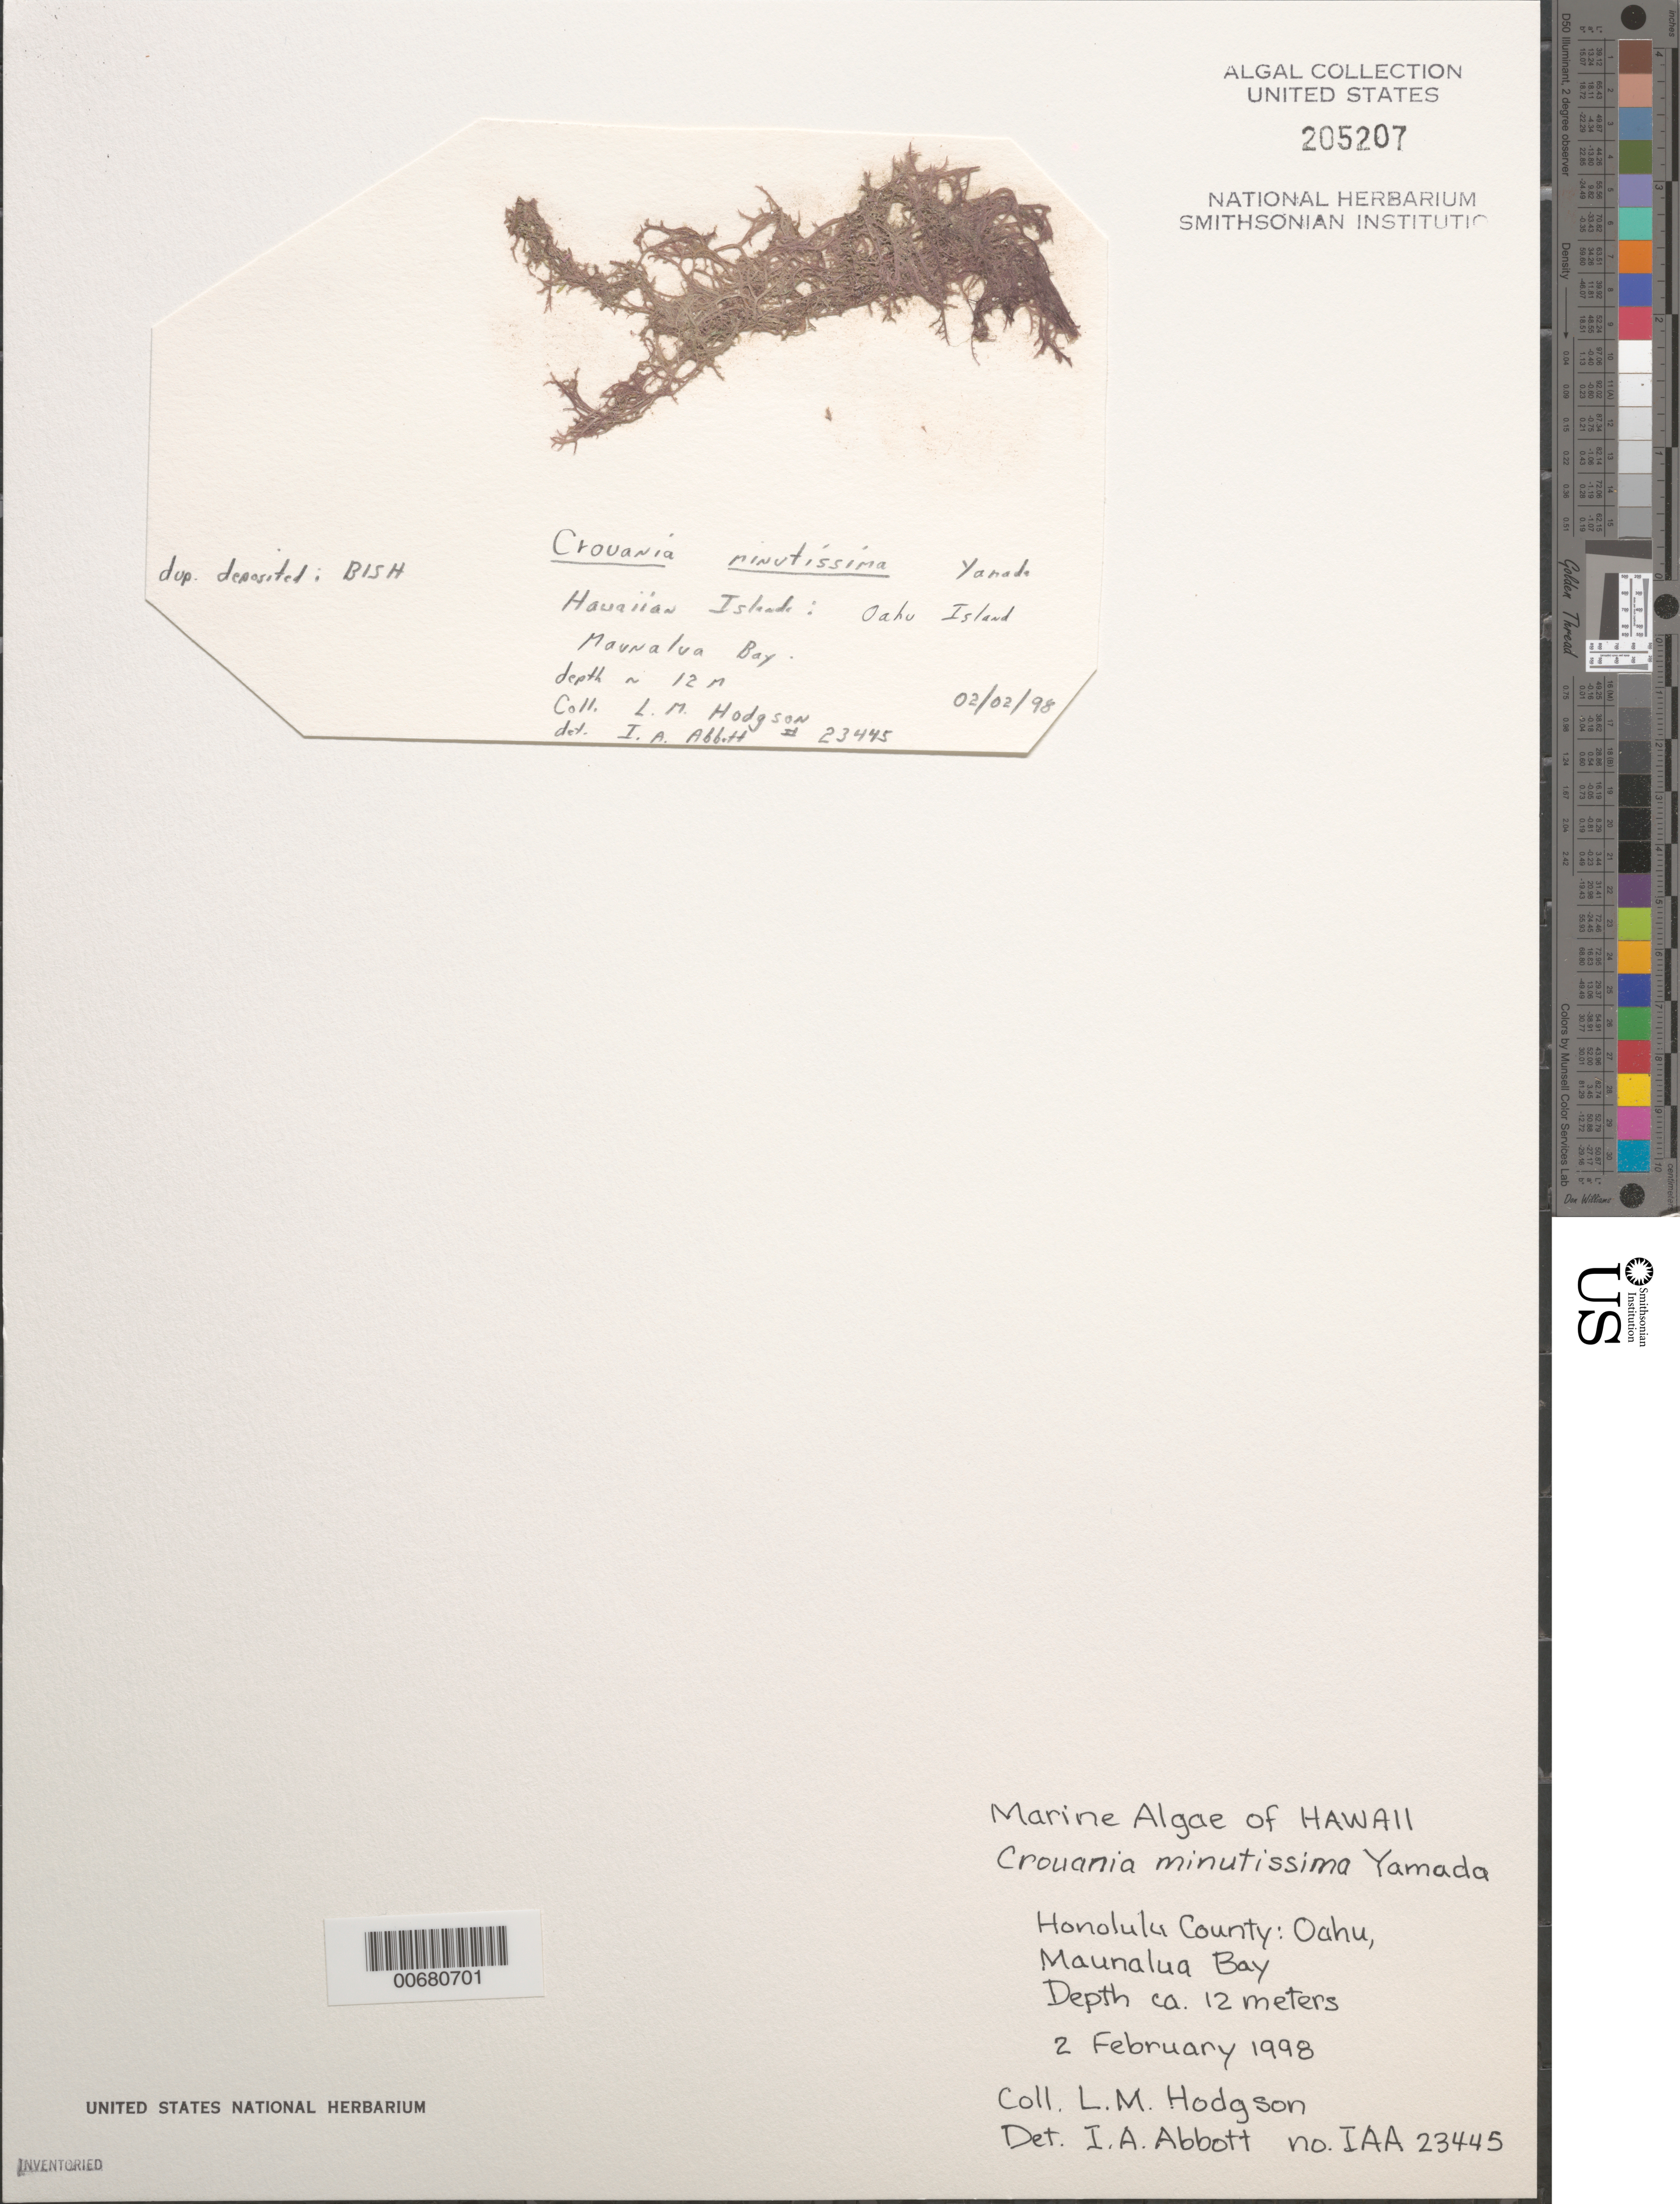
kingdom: Plantae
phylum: Rhodophyta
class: Florideophyceae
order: Ceramiales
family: Callithamniaceae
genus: Crouania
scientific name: Crouania minutissima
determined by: Abbott, Isabella A.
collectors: L. M. Hodgson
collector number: IAA 23445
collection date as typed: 02 Feb 1998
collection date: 1998-02-02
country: United States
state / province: Hawaii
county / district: Honolulu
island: Oahu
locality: Maunalua Bay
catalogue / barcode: US 205207